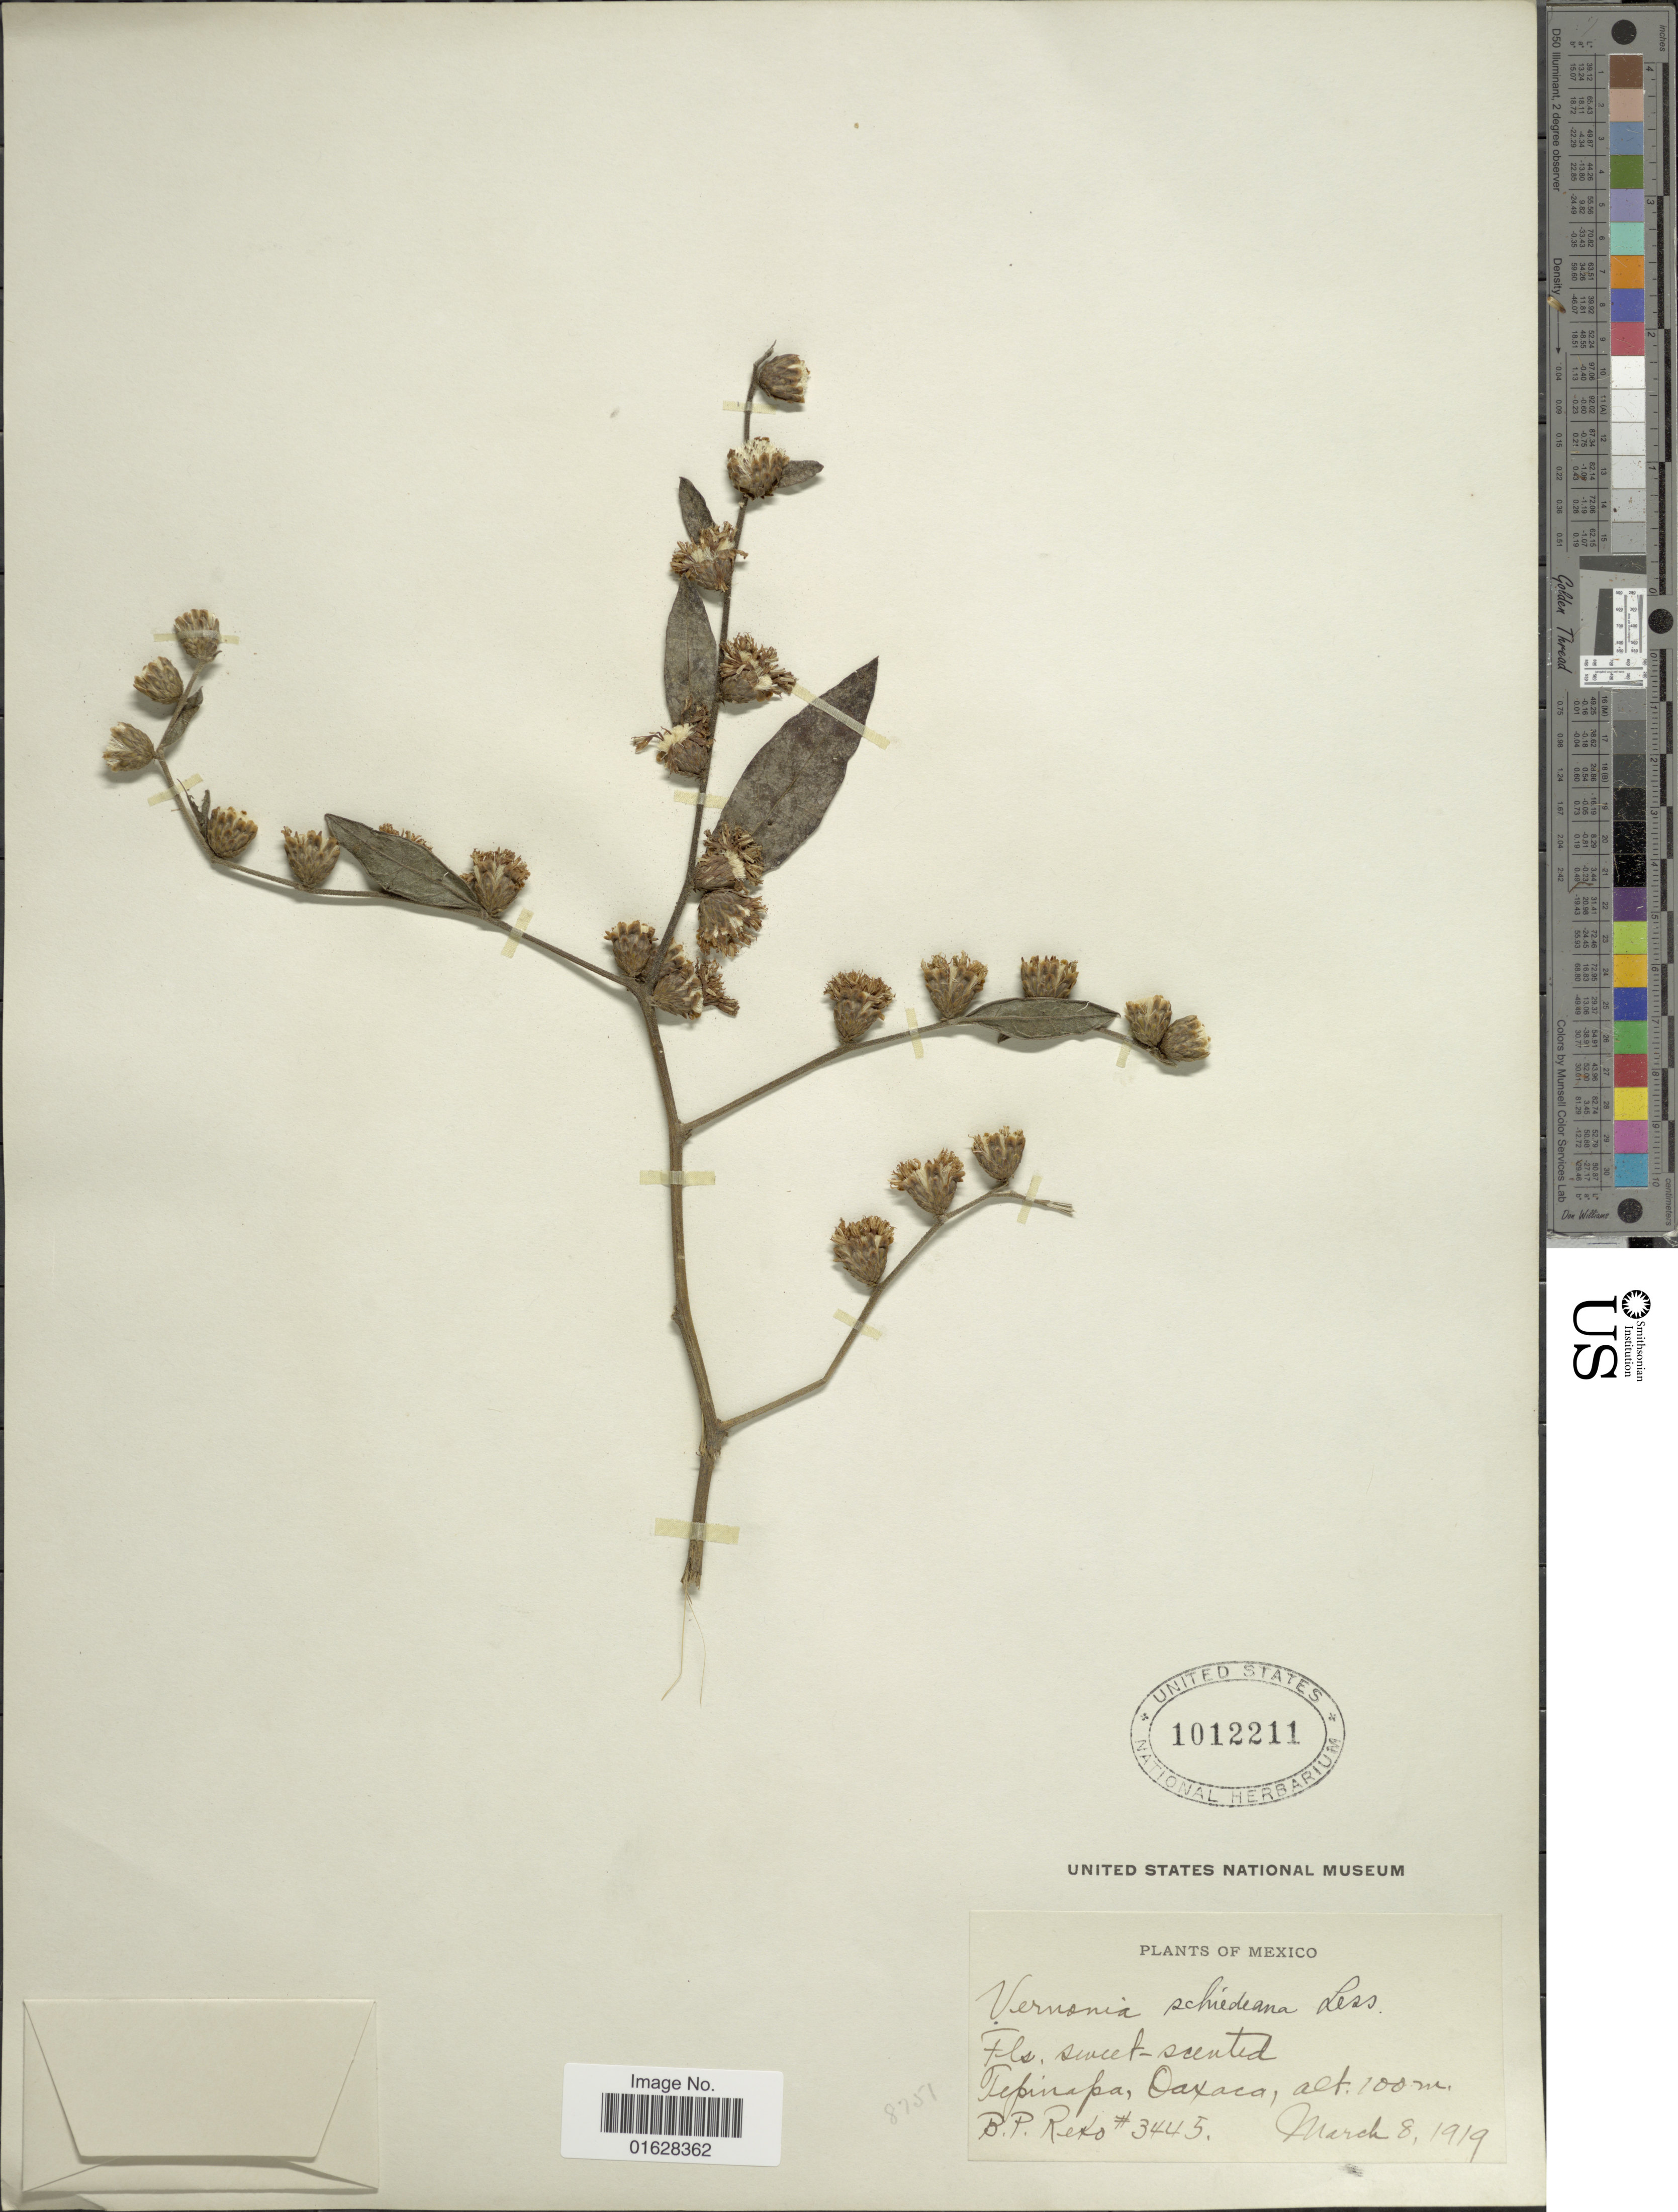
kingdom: Plantae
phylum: Tracheophyta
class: Magnoliopsida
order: Asterales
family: Asteraceae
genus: Lepidaploa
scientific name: Lepidaploa tortuosa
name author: (L.) H. Rob.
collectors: B. P. Reko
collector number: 3445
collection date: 1919-03-08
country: Mexico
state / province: Oaxaca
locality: Tepinapa, Oaxaca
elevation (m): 100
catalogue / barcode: US 1012211